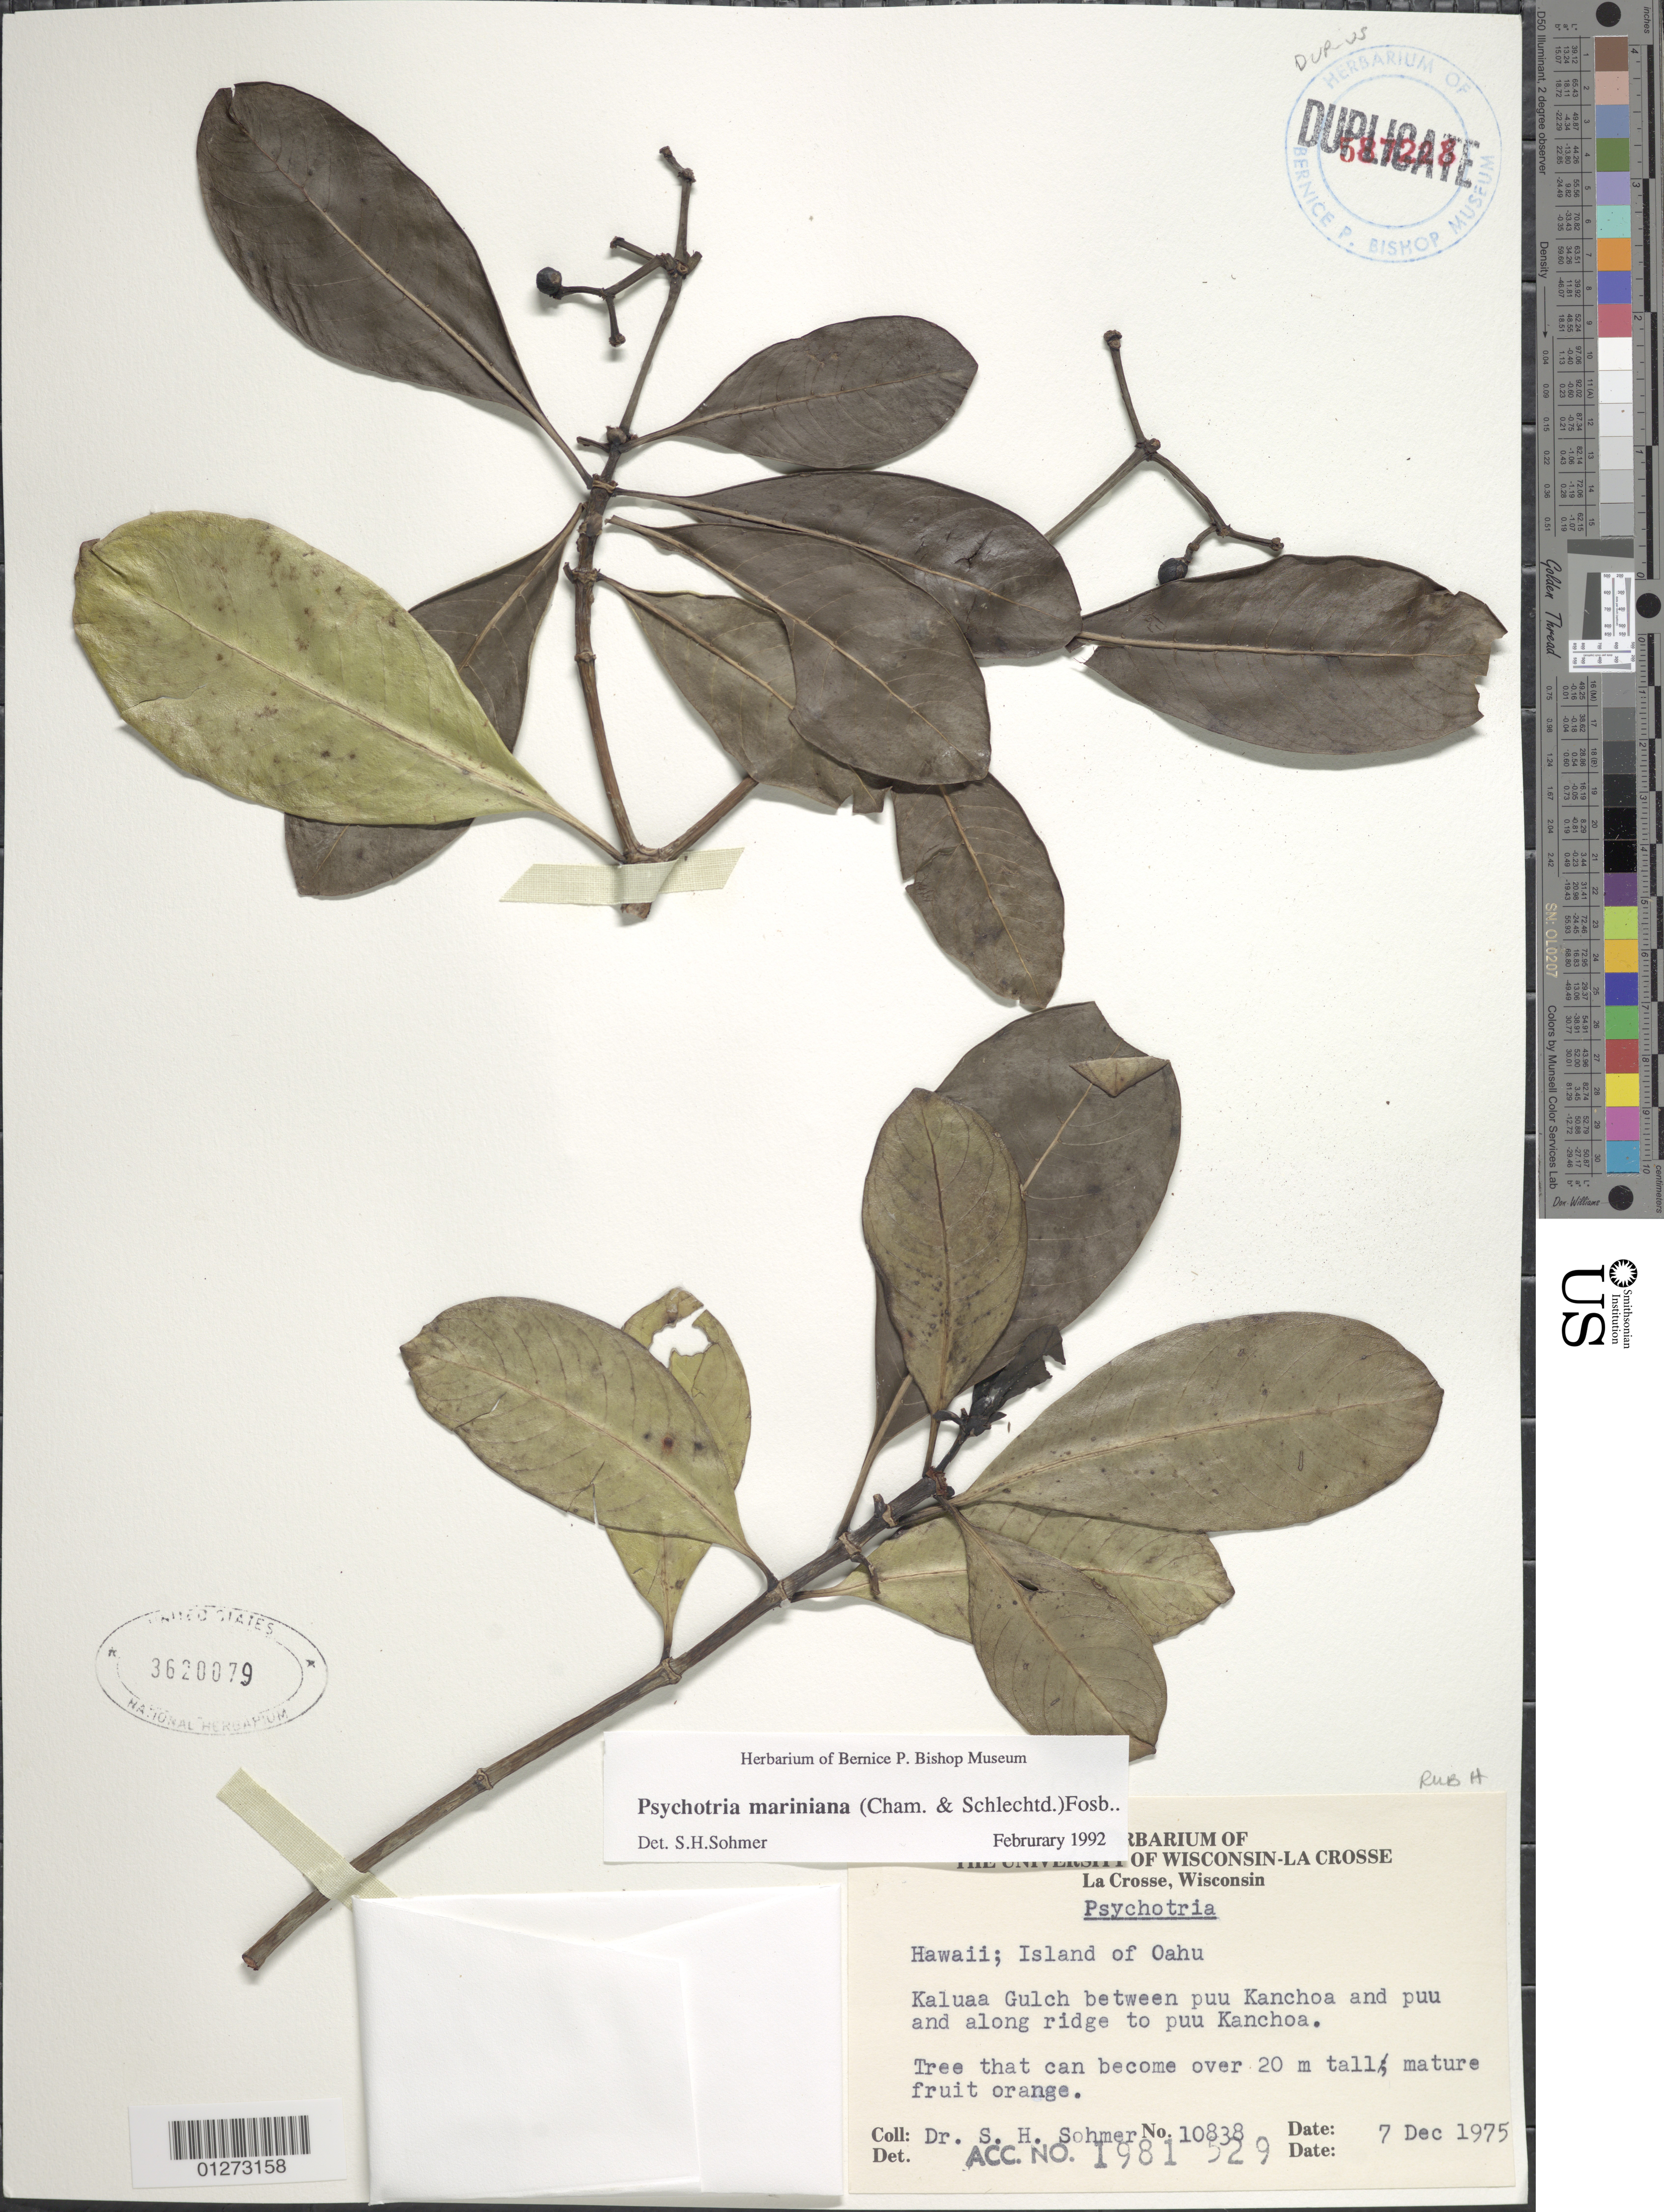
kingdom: Plantae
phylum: Tracheophyta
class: Magnoliopsida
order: Gentianales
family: Rubiaceae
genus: Psychotria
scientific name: Psychotria mariniana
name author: (Cham. & Schltdl.) Fosberg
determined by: Sohmer, S. H.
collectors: S. H. Sohmer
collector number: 10838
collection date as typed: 7 Dec 1975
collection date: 1975-12-07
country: United States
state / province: Hawaii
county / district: Honolulu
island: Oahu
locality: Kaluaa Gulch between puu Kanchoa and puu and along ridge to puu Kanchoa.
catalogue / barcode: US 3620079